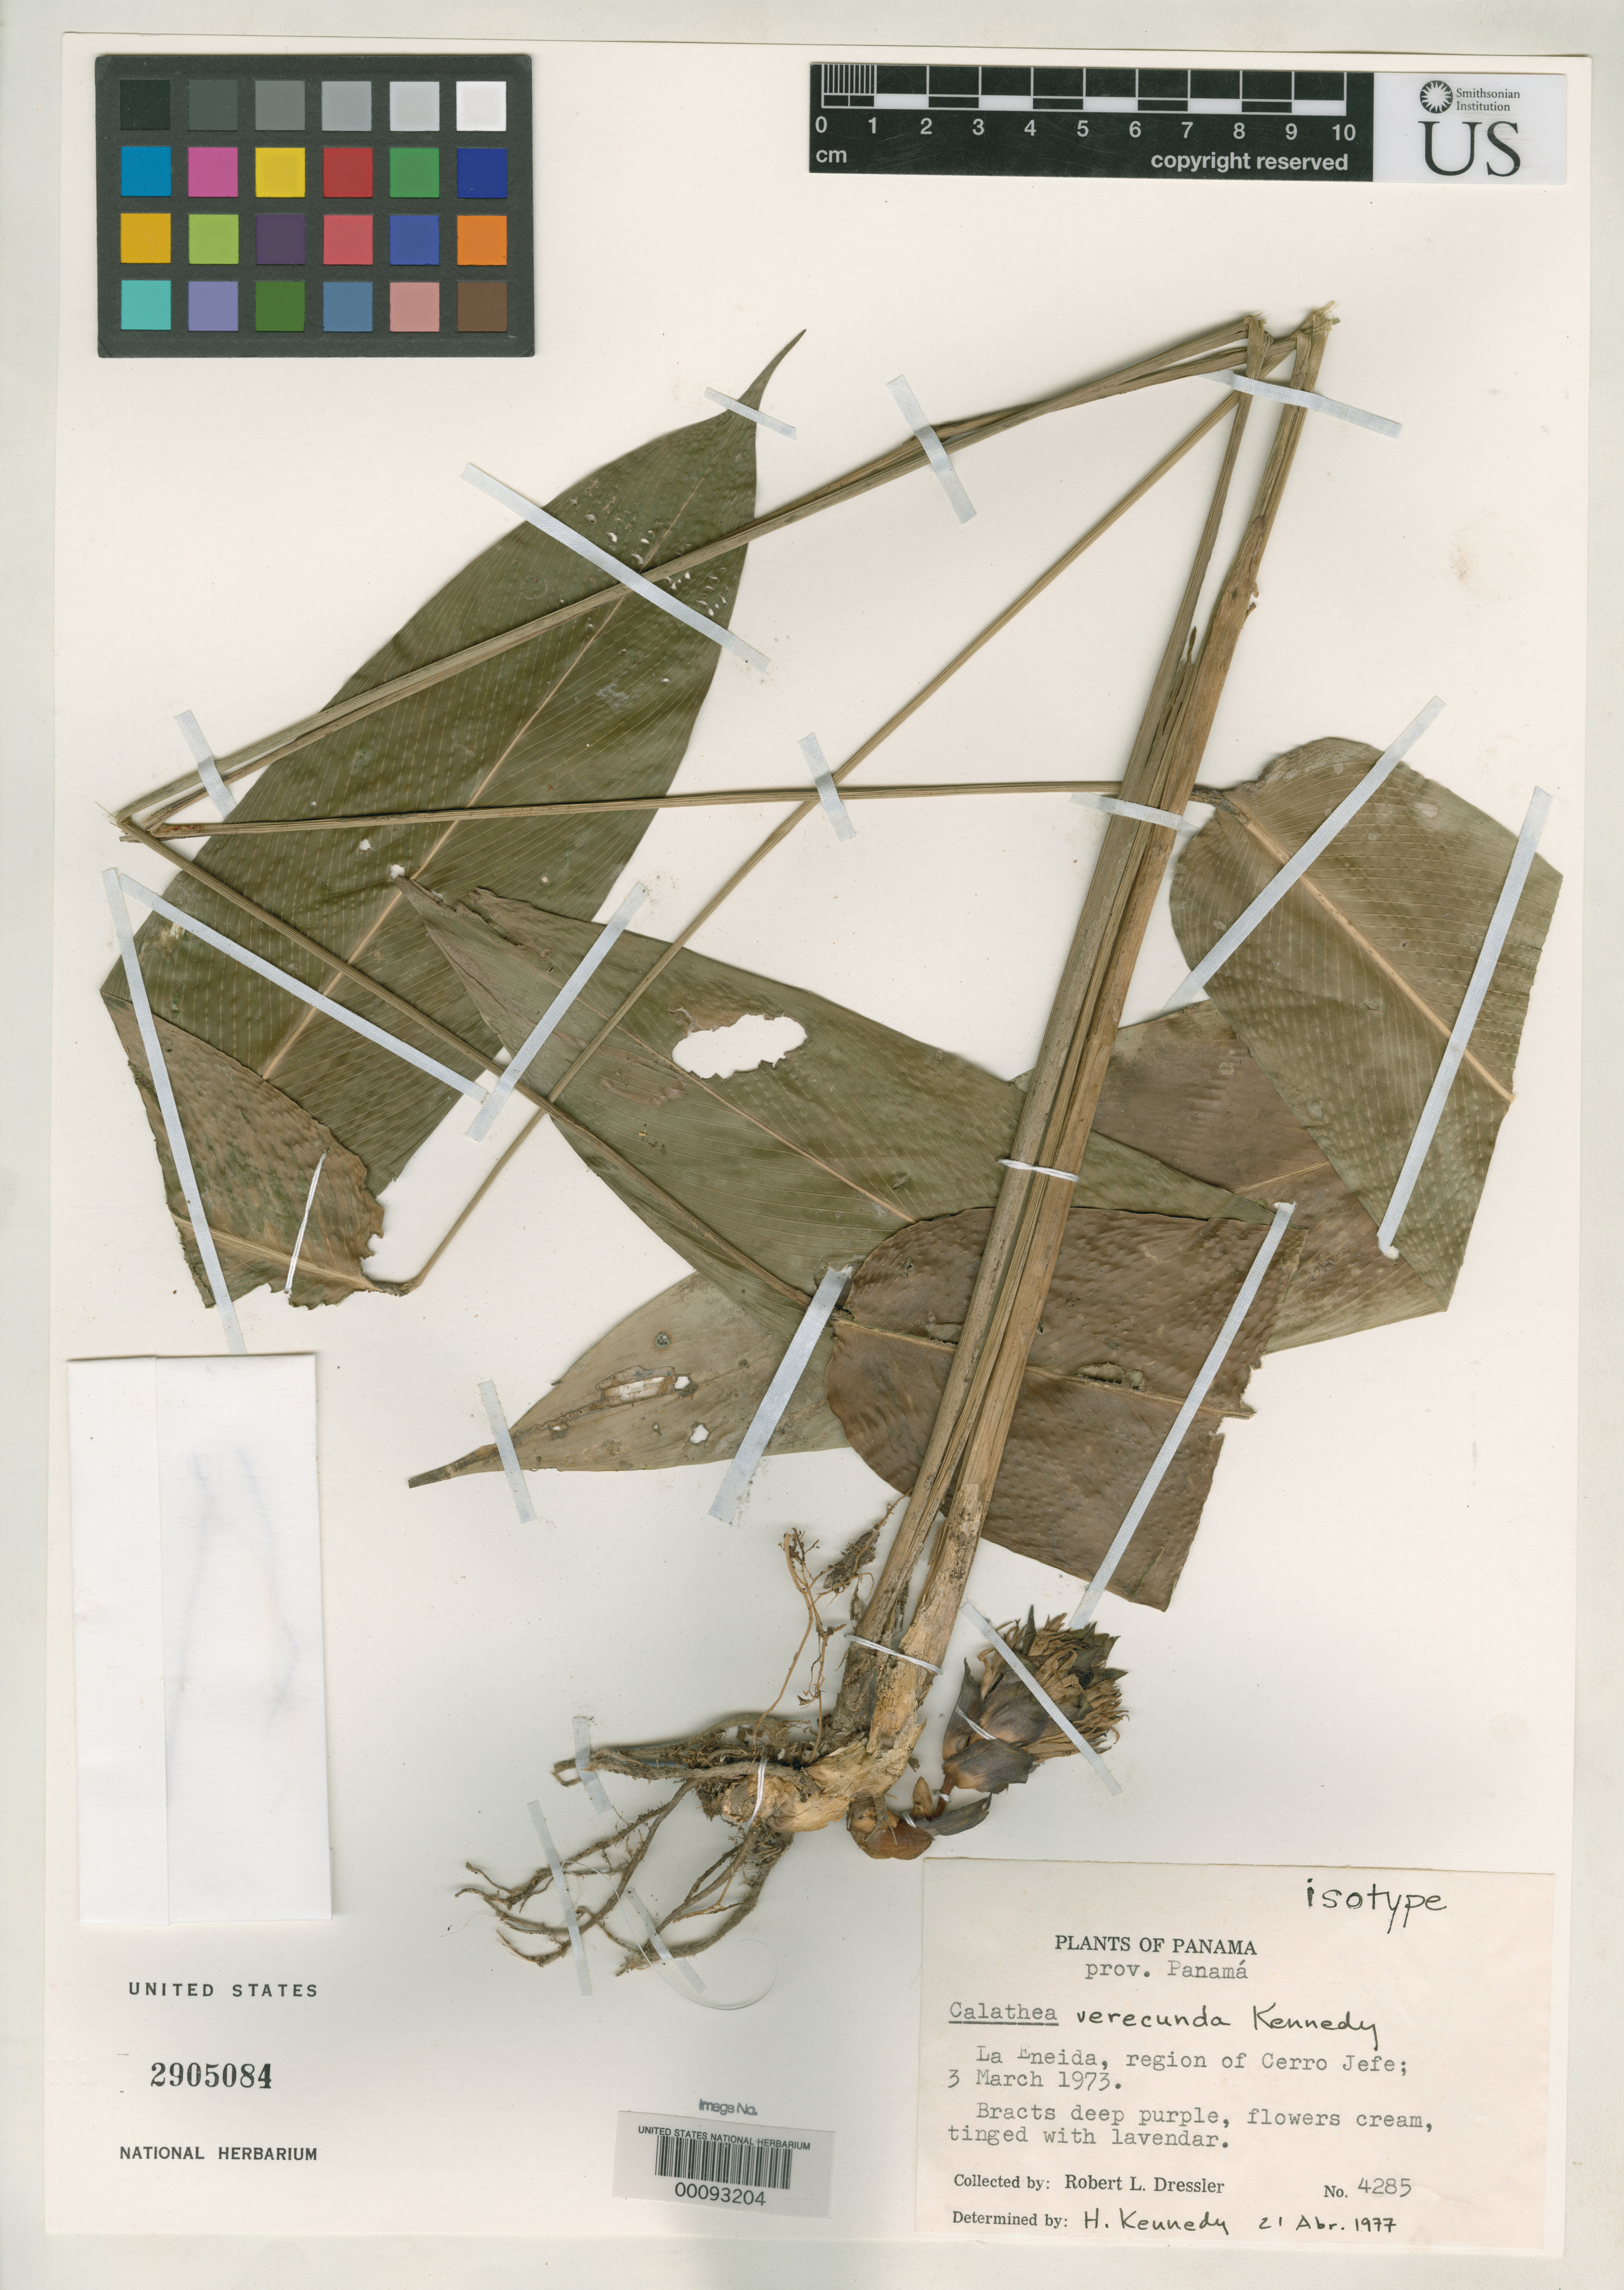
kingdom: Plantae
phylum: Tracheophyta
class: Liliopsida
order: Zingiberales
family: Marantaceae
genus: Calathea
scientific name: Calathea verecunda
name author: H. Kenn.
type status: Isotype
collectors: R. Dressler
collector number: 4285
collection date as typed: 03 Mar 1973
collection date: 1973-03-03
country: Panama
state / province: Panamá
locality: La Eneida, region of Cerro Jefe.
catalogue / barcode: US 2905084